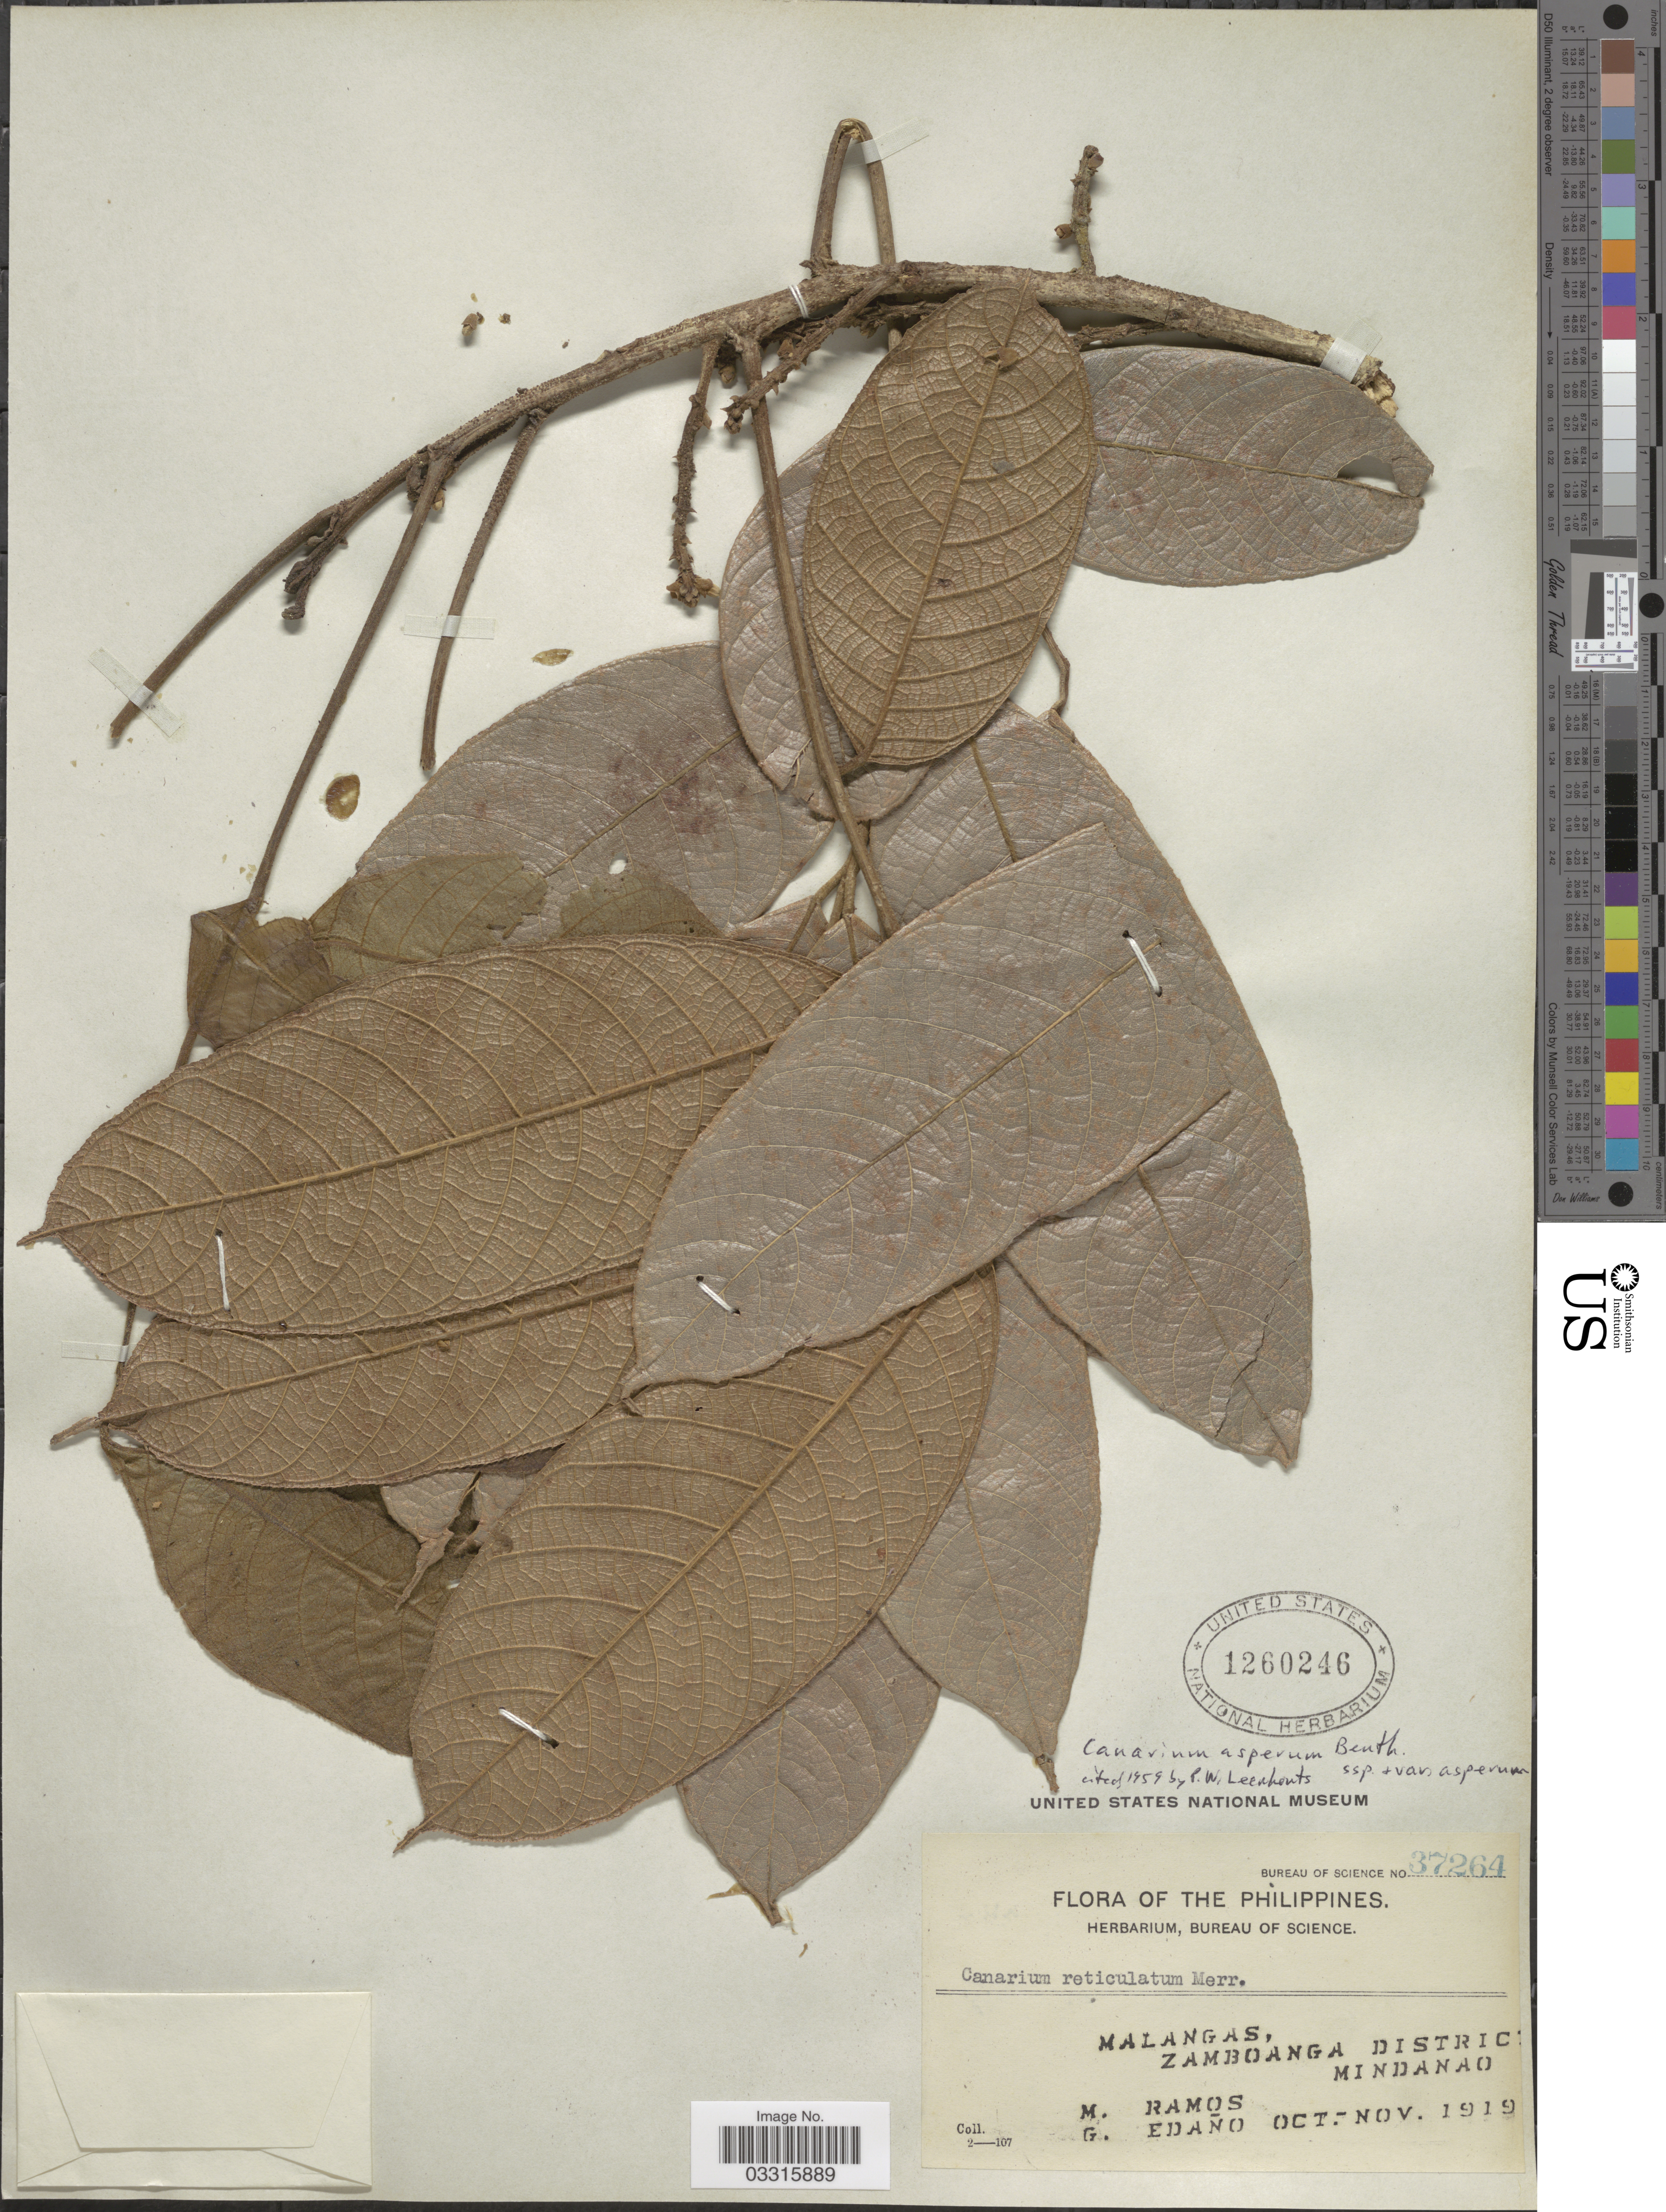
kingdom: Plantae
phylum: Tracheophyta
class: Magnoliopsida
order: Sapindales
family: Burseraceae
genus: Canarium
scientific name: Canarium asperum subsp. asperum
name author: Benth.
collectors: M. Ramos & G. Edaño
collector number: Bureau of Science 37264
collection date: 1919-10/1919-11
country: Philippines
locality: Malangas, Zamboanga District, Mindanao.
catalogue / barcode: US 1260246